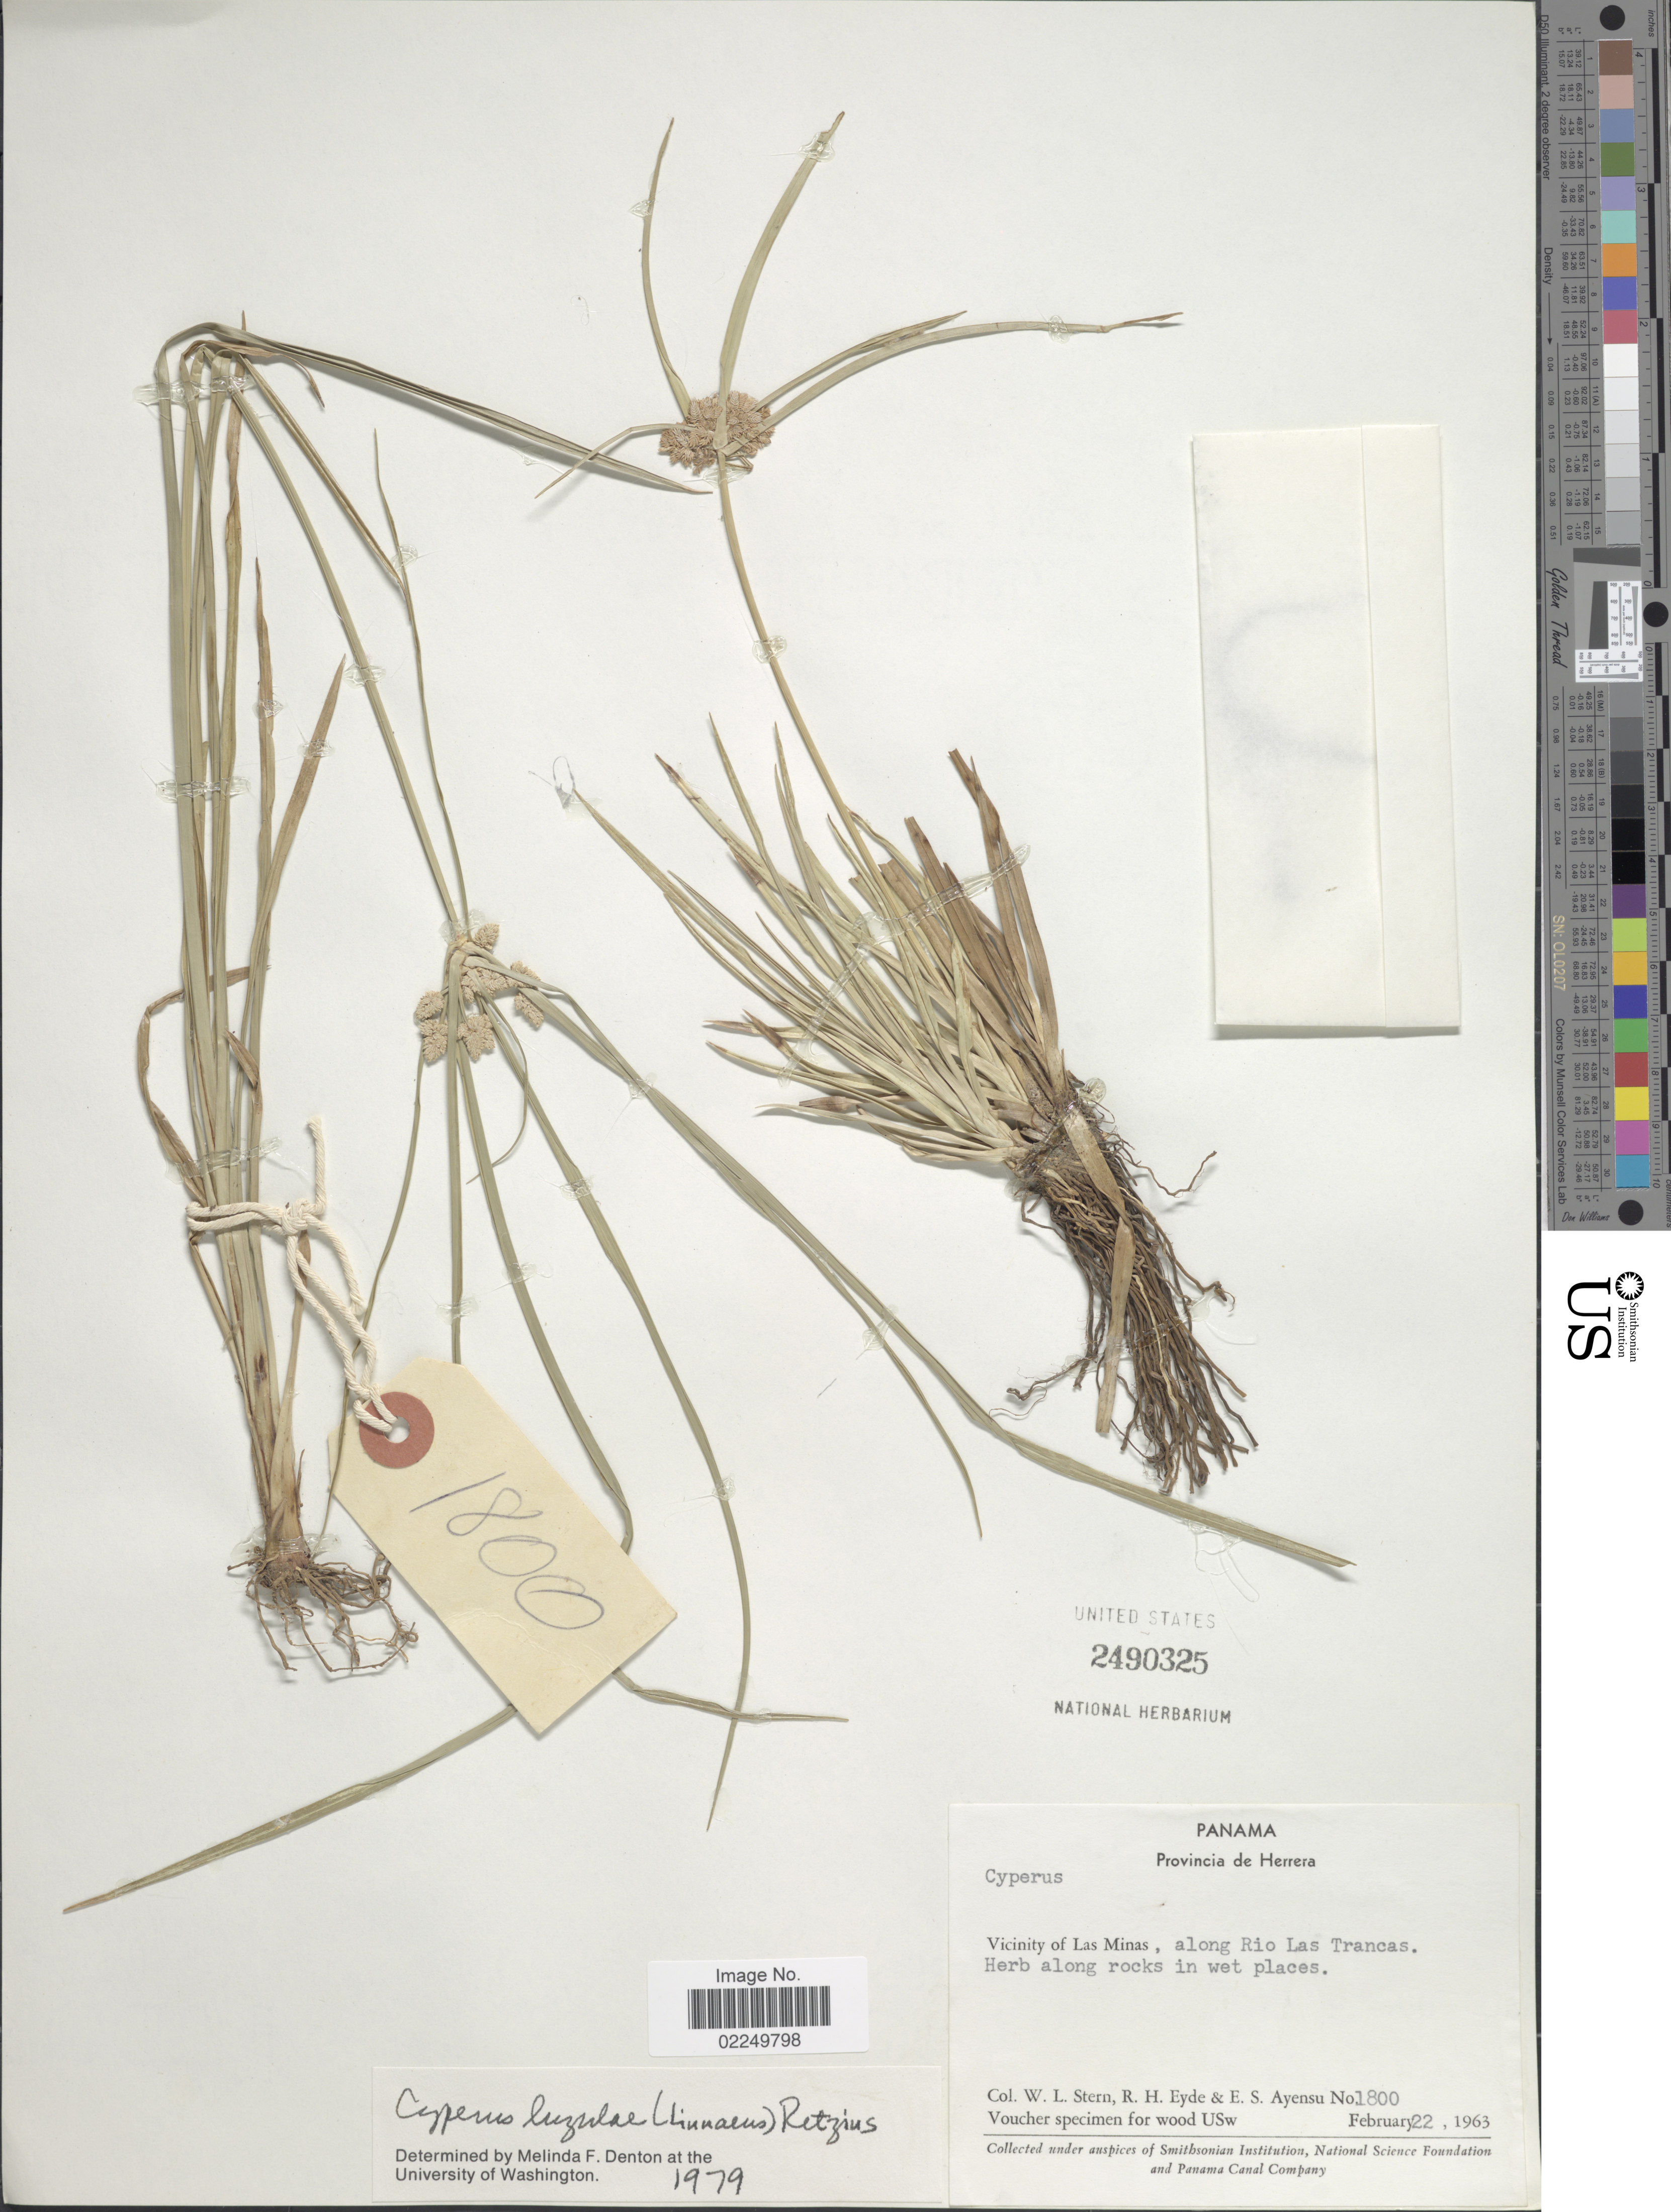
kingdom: Plantae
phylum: Tracheophyta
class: Liliopsida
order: Poales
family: Cyperaceae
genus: Cyperus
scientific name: Cyperus luzulae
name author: (L.) Rottb. ex Retz.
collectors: W. L. Stern, R. H. Eyde & E. S. Ayensu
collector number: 1800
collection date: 1963-02-22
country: Panama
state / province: Herrera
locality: Provincia de Herrera, Vicinity of Las Minas, along Rio Las Trancas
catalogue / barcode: US 2490325